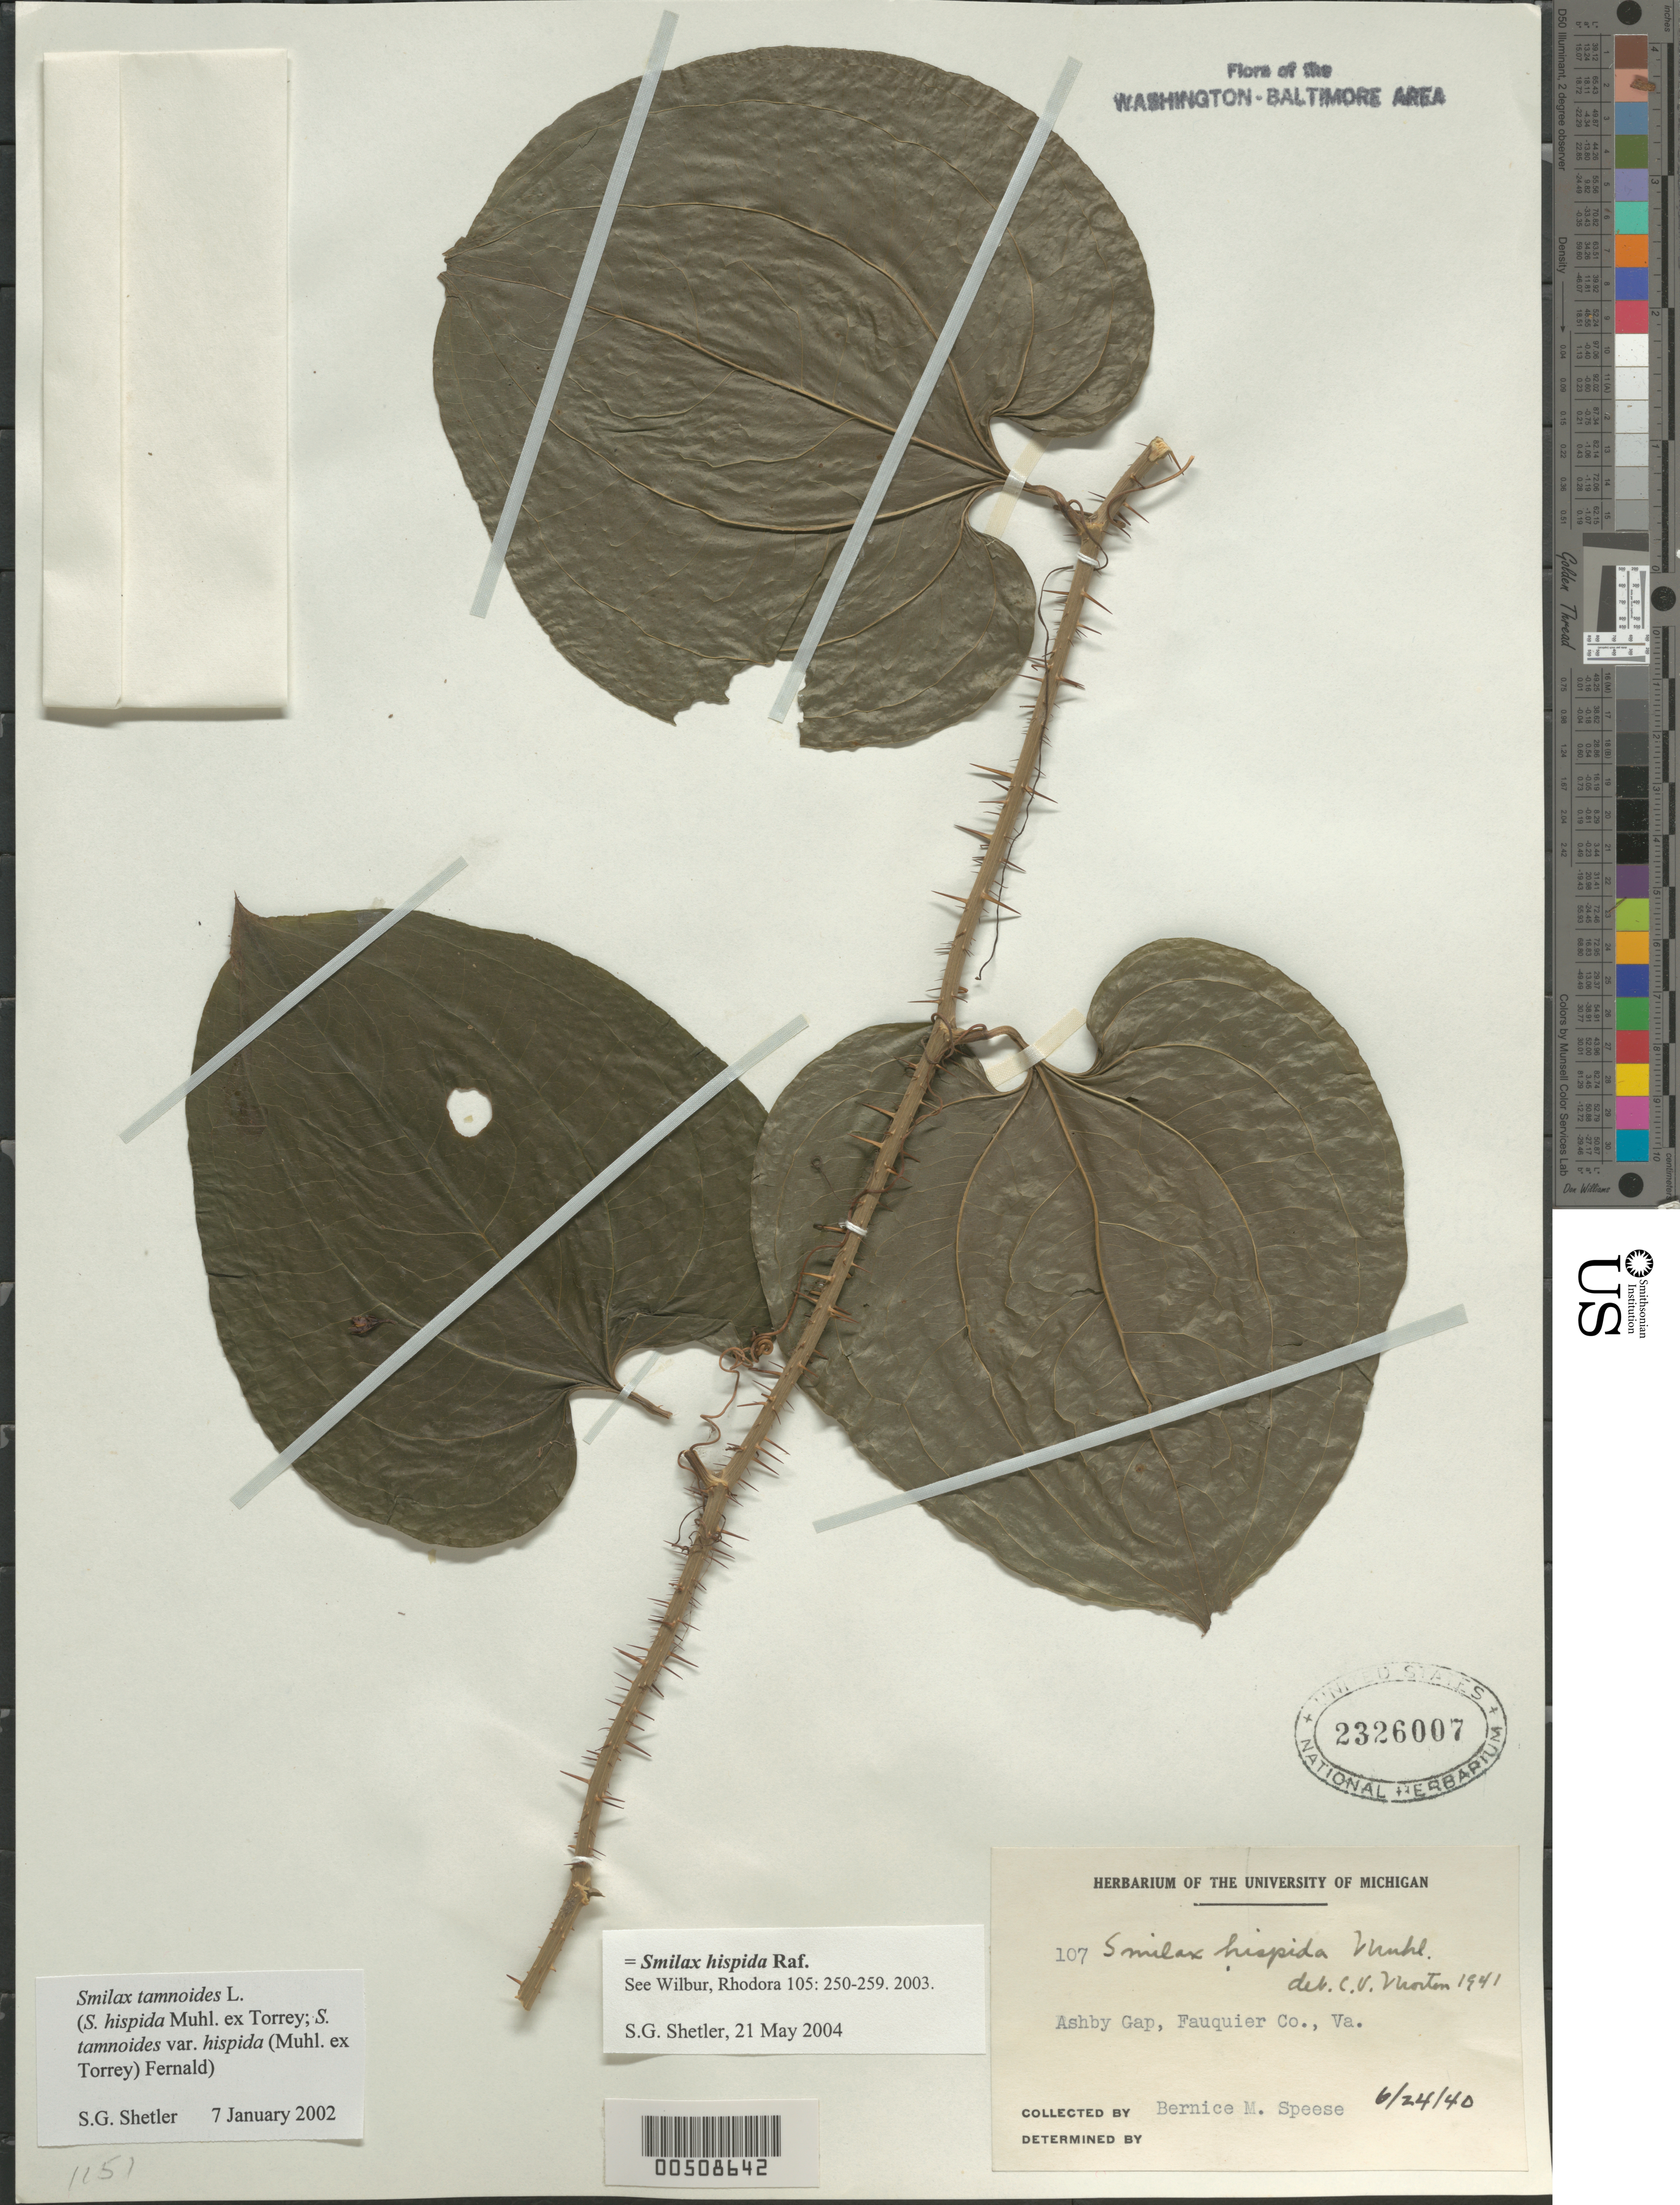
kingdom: Plantae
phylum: Tracheophyta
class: Liliopsida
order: Liliales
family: Smilacaceae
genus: Smilax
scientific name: Smilax hispida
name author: Raf.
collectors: B. Speese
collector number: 107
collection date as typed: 24 Jun 1940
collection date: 1940-06-24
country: United States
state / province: Virginia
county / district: Fauquier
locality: Ashby Gap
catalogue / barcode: US 2326007